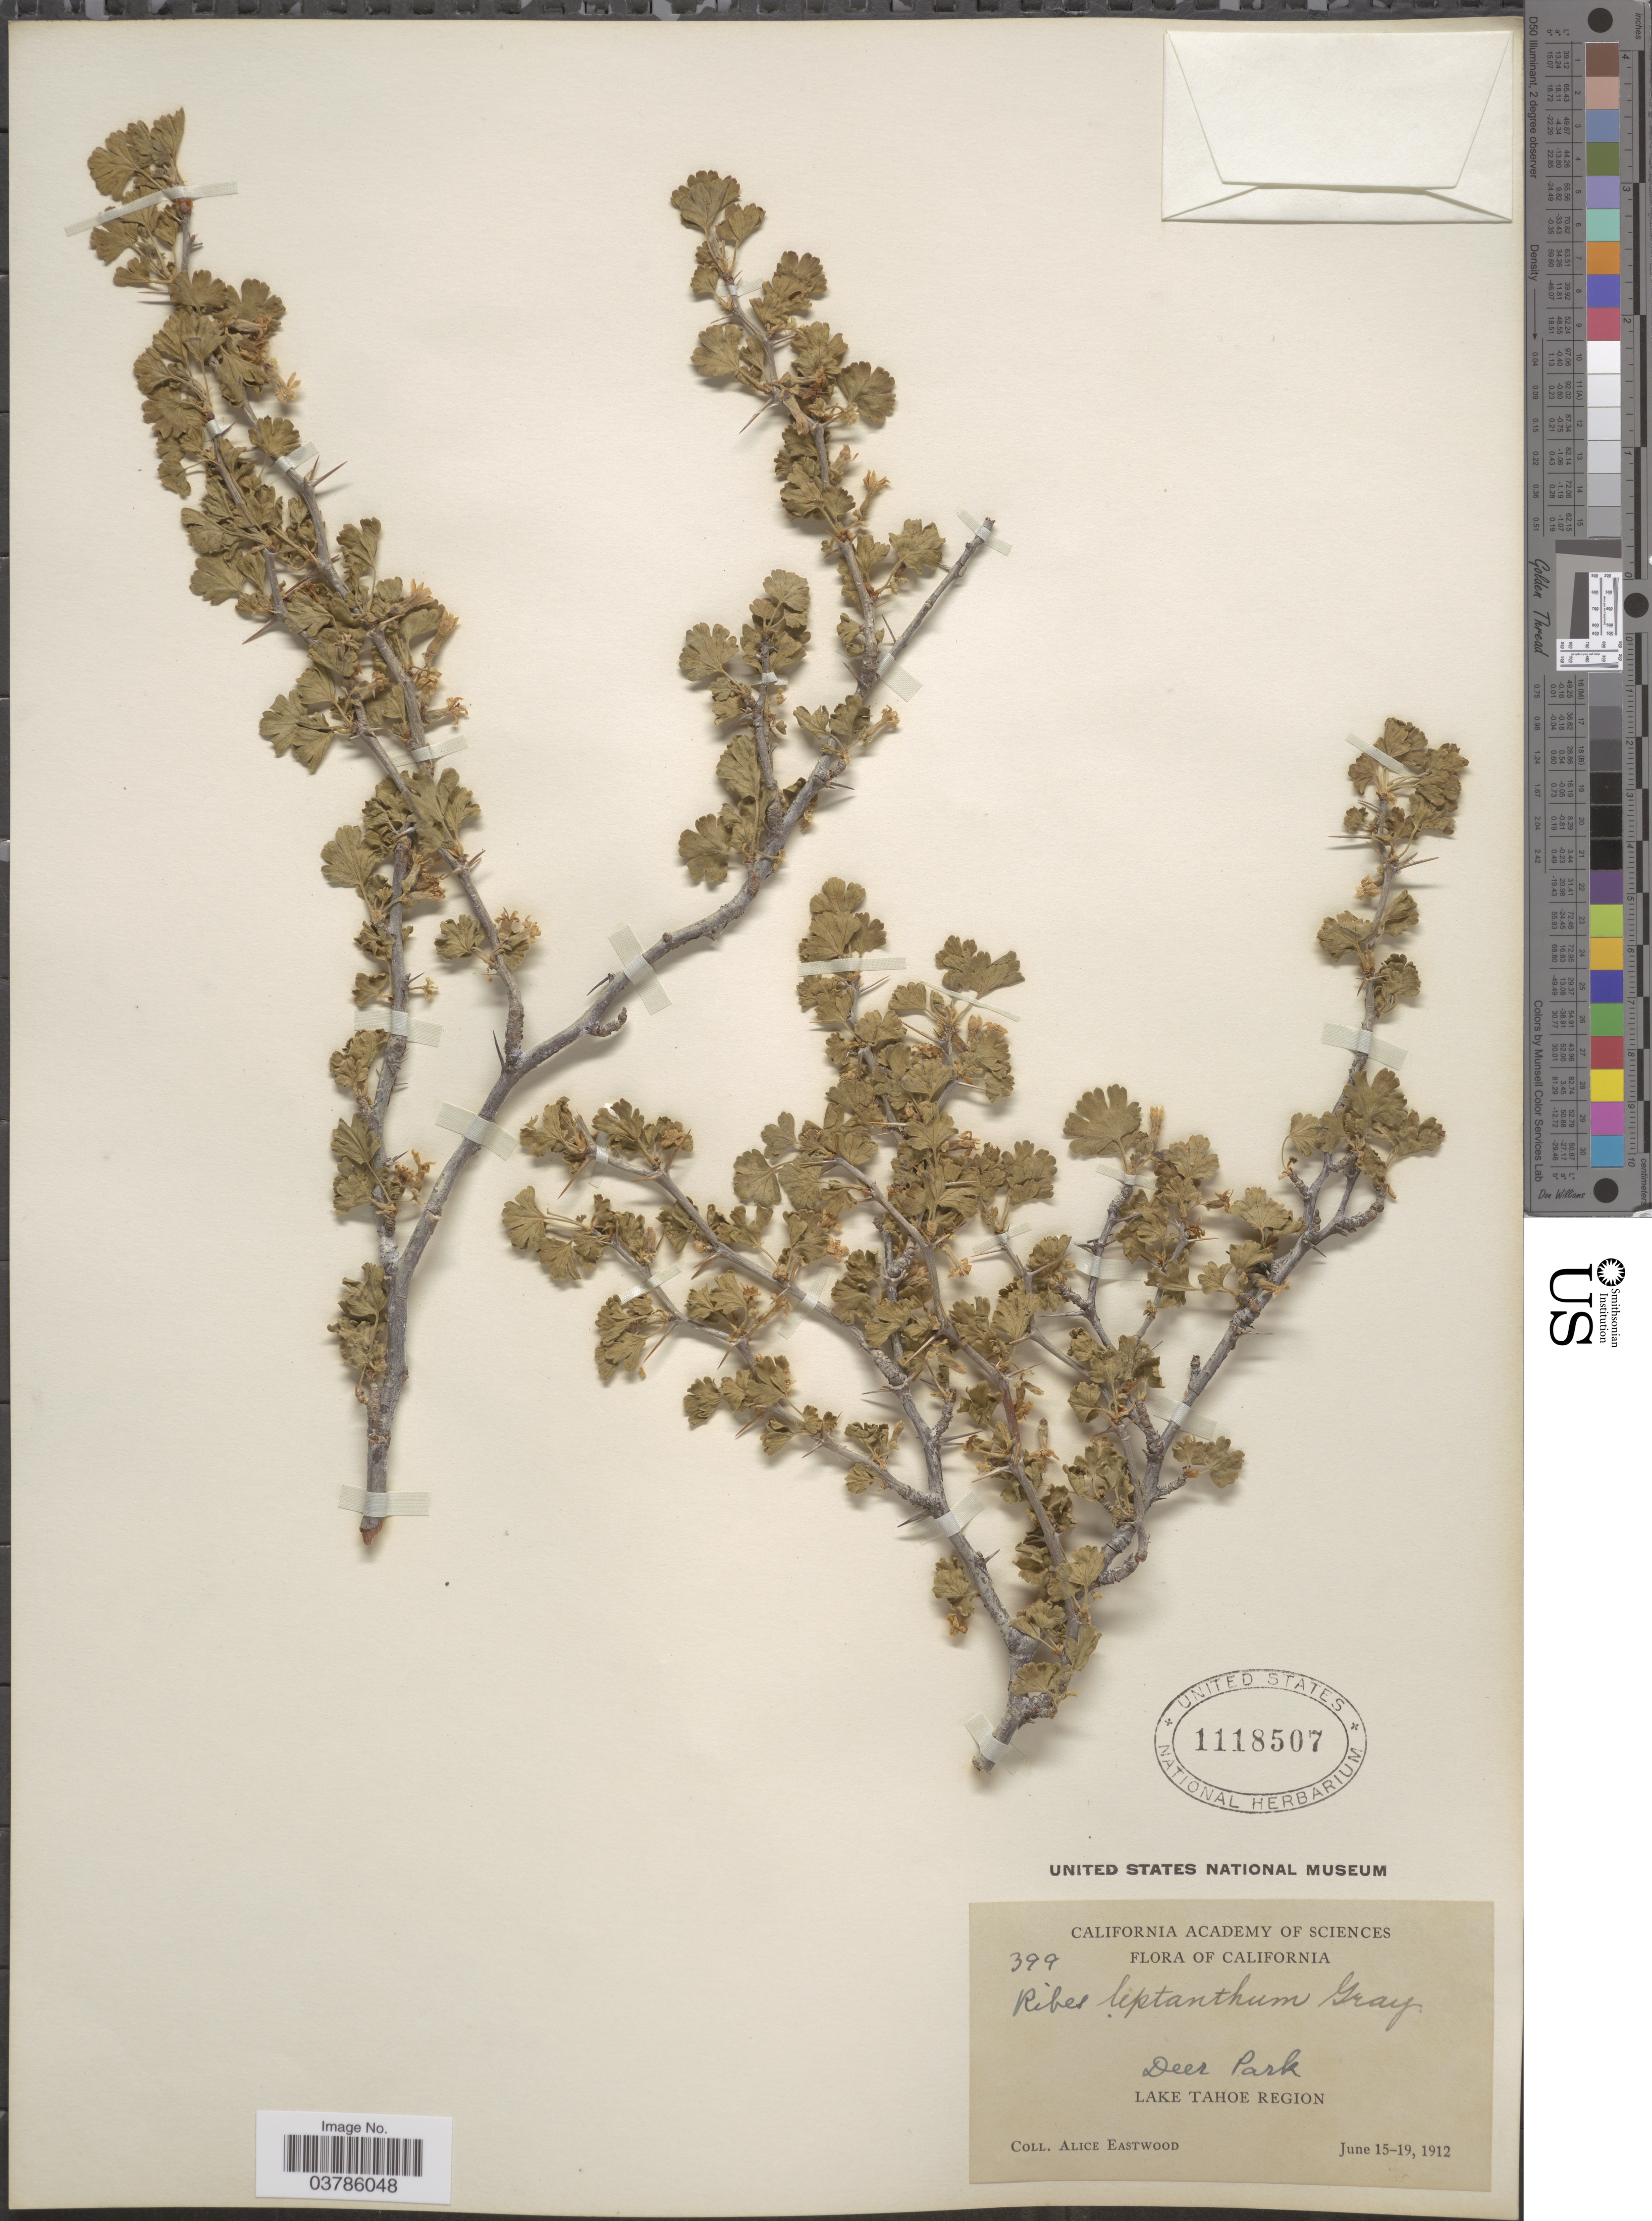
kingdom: Plantae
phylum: Tracheophyta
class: Magnoliopsida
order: Saxifragales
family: Grossulariaceae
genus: Ribes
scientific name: Ribes leptanthum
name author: A. Gray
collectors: A. Eastwood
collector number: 399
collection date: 1912-06-15/1912-06-19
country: United States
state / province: California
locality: Deer Park. Lake Tahoe Region.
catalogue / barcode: US 1118507